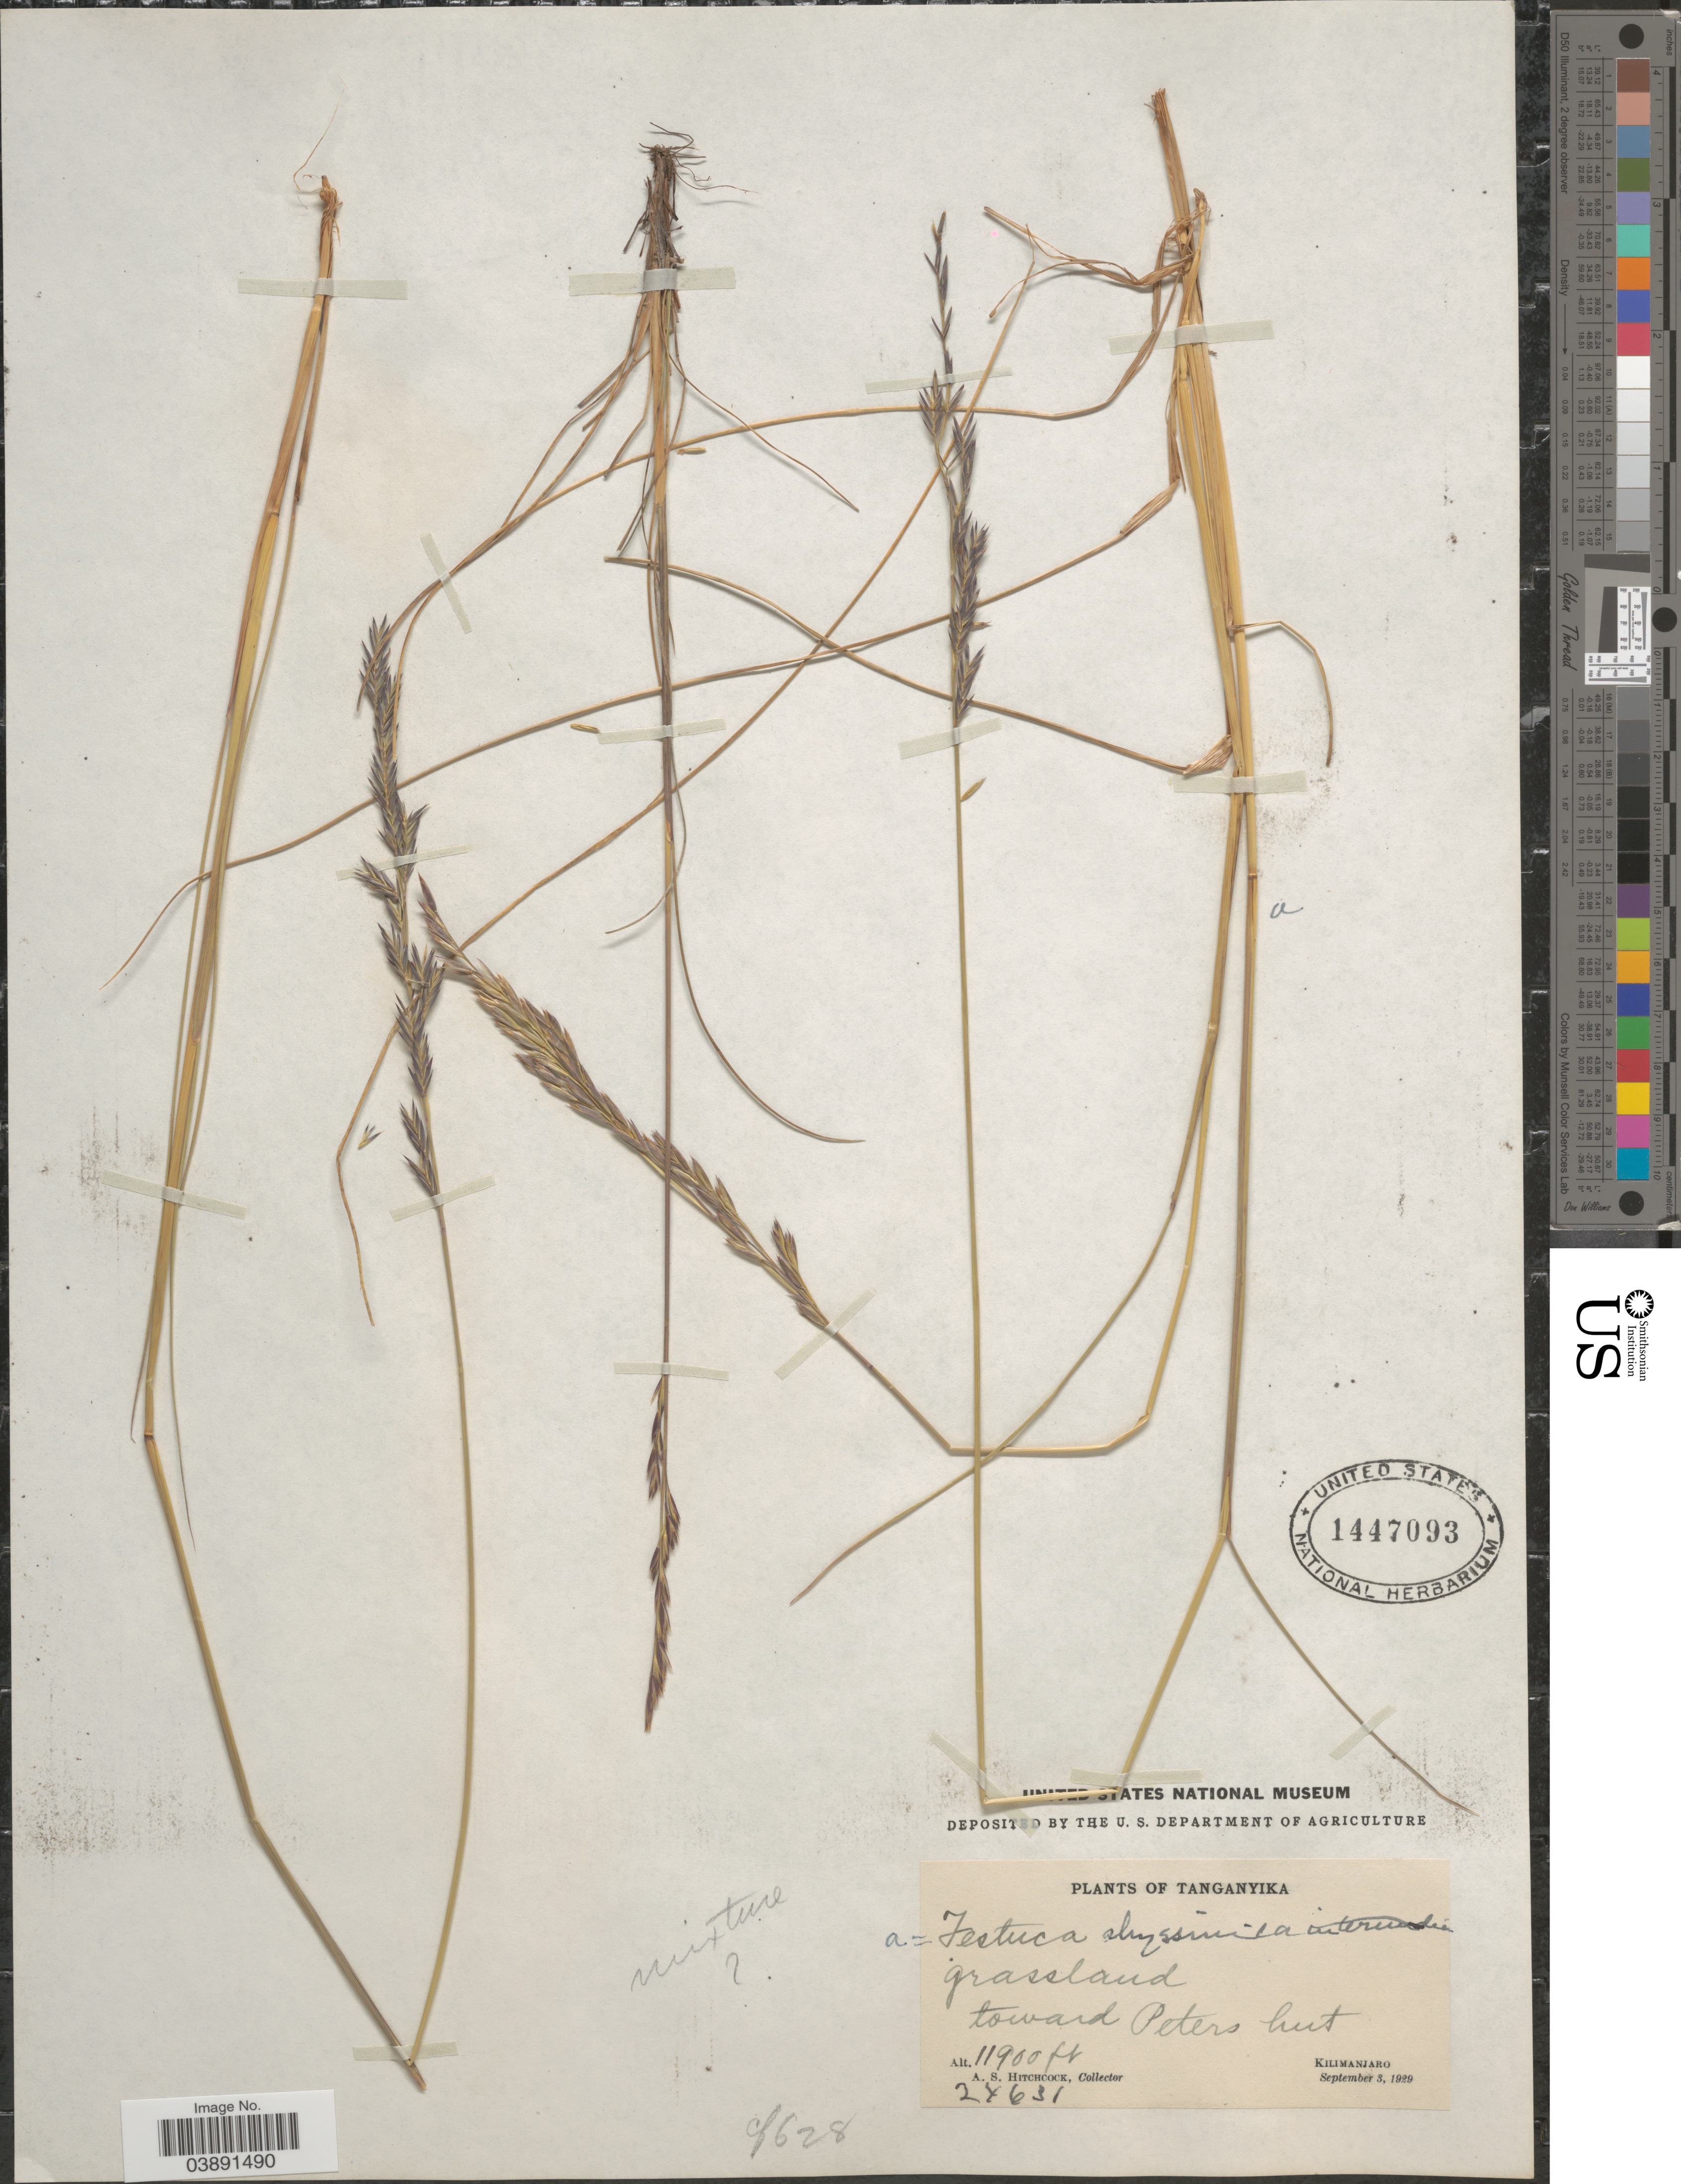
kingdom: Plantae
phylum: Tracheophyta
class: Liliopsida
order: Poales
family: Poaceae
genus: Festuca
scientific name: Festuca abyssinica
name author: Hochst. ex A. Rich.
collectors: A. S. Hitchcock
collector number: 24631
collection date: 1929-09-03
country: Tanzania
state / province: Kilimanjaro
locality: Tanganyika. Grassland toward Peters hut.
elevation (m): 3627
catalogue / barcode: US 1447093